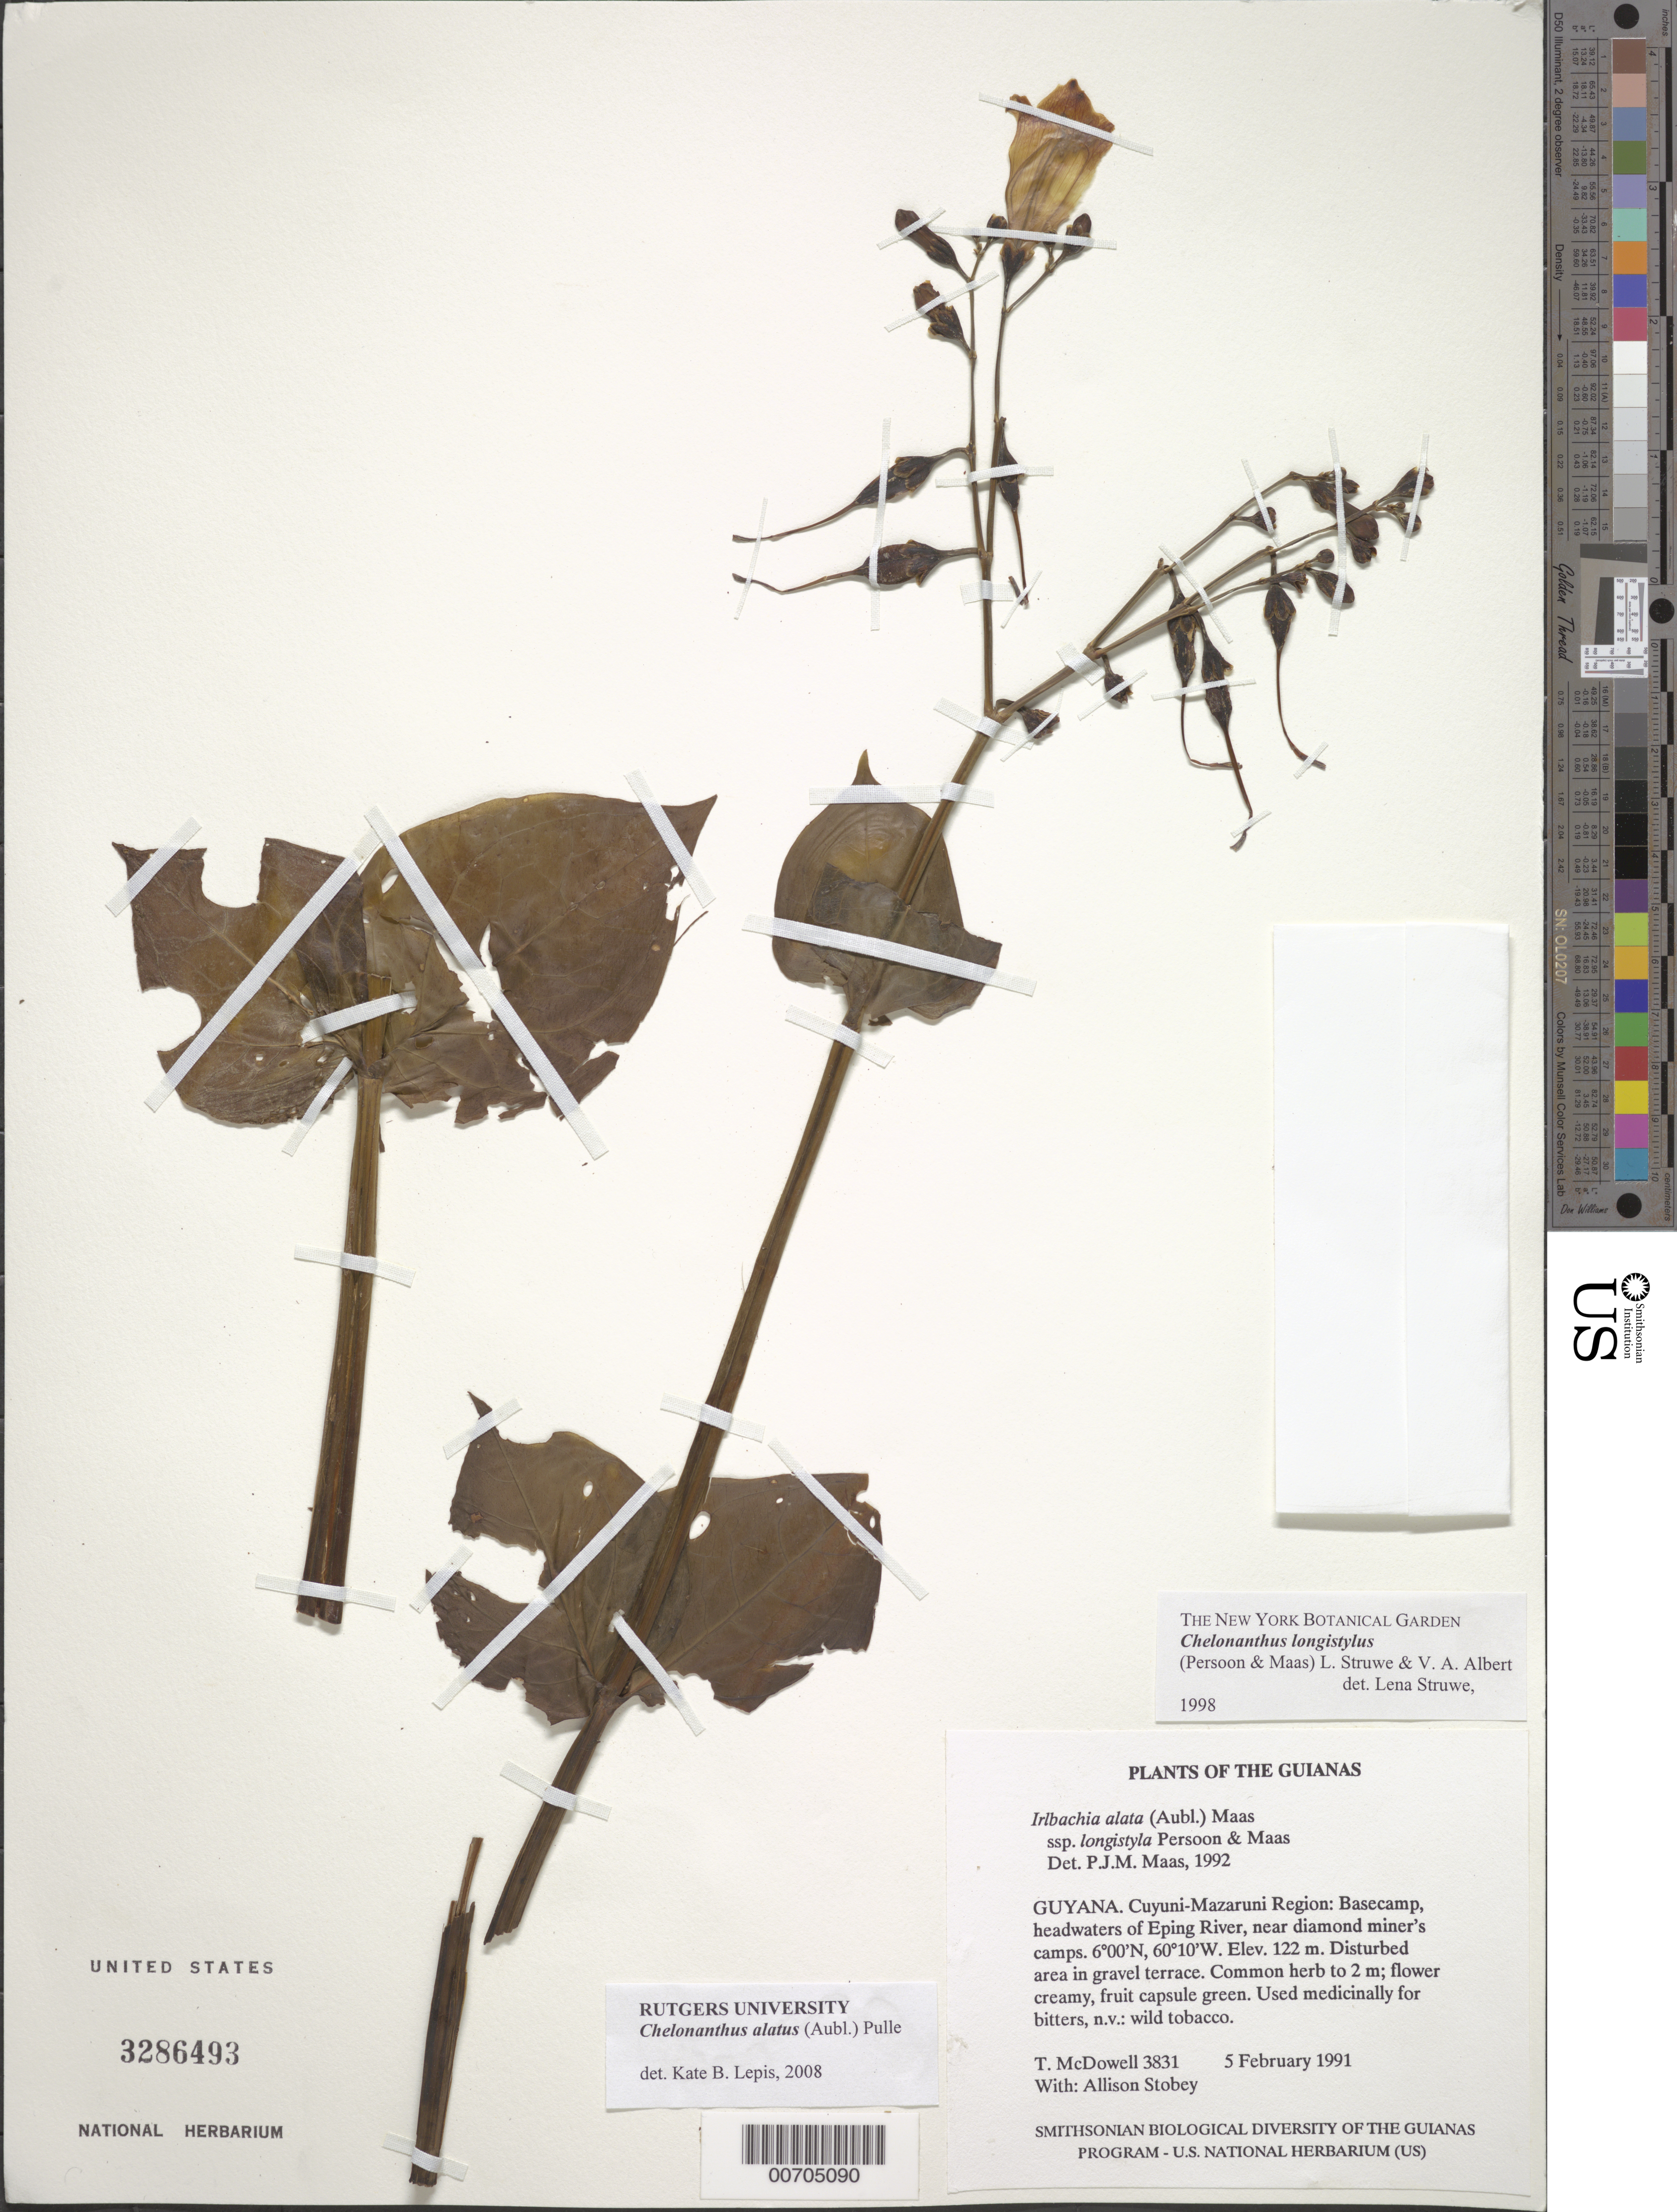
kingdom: Plantae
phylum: Tracheophyta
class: Magnoliopsida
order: Gentianales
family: Gentianaceae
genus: Chelonanthus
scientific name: Chelonanthus alatus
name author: (Aubl.) Pulle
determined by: Lepis, Kate B.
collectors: T. McDowell & A. Stobey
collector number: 3831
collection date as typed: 5 February 1991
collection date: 1991-02-05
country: Guyana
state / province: Cuyuni-Mazaruni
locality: Basecamp, headwaters of Eping River, near diamond miner's camps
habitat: Disturbed area in gravel terrace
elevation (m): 122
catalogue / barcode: US 3286493